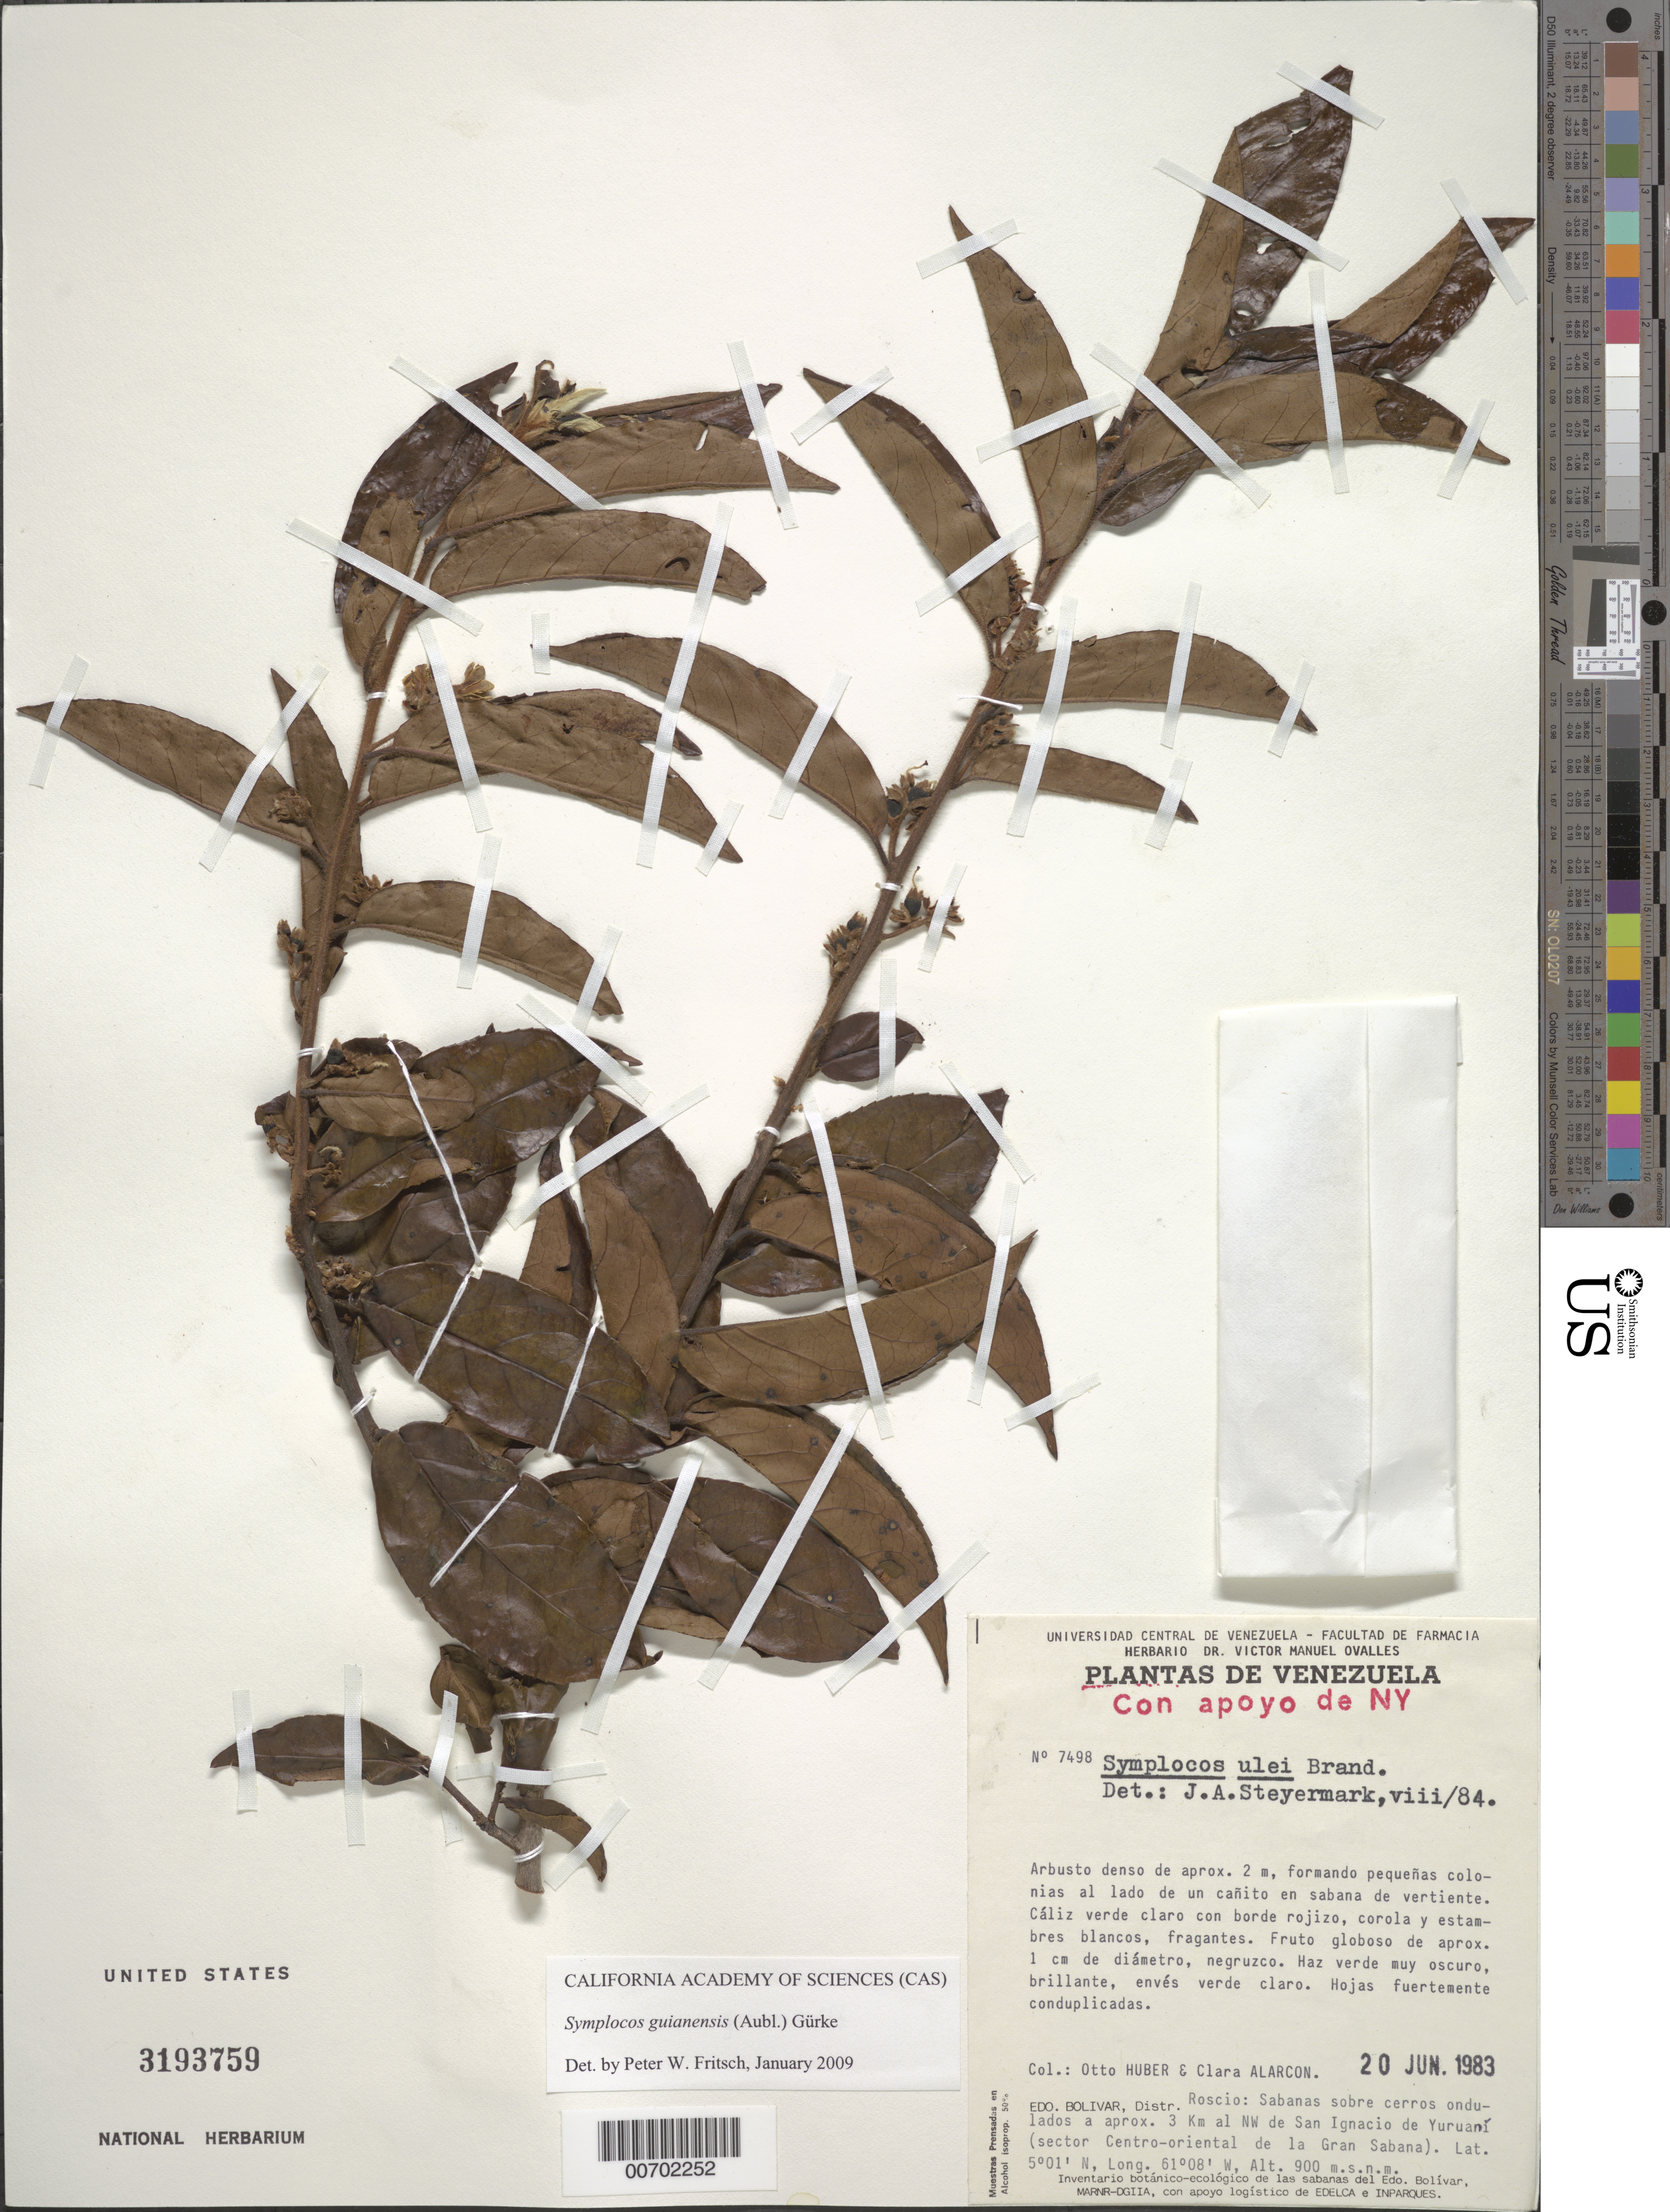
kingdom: Plantae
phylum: Tracheophyta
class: Magnoliopsida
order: Ericales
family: Symplocaceae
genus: Symplocos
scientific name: Symplocos guianensis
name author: (Aubl.) Gürke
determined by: Fritsch, Peter W.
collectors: O. Huber & C. Alarcon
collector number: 7498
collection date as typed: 20-Jun-83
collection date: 1983-06-20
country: Venezuela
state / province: Bolívar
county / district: Roscio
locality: San Ignacio de Yuruani, 3 km NW, Gran Sabana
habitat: Formando pequenqs colonias al lado de un caniot en sabana de vertiente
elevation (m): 900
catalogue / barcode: US 3193759